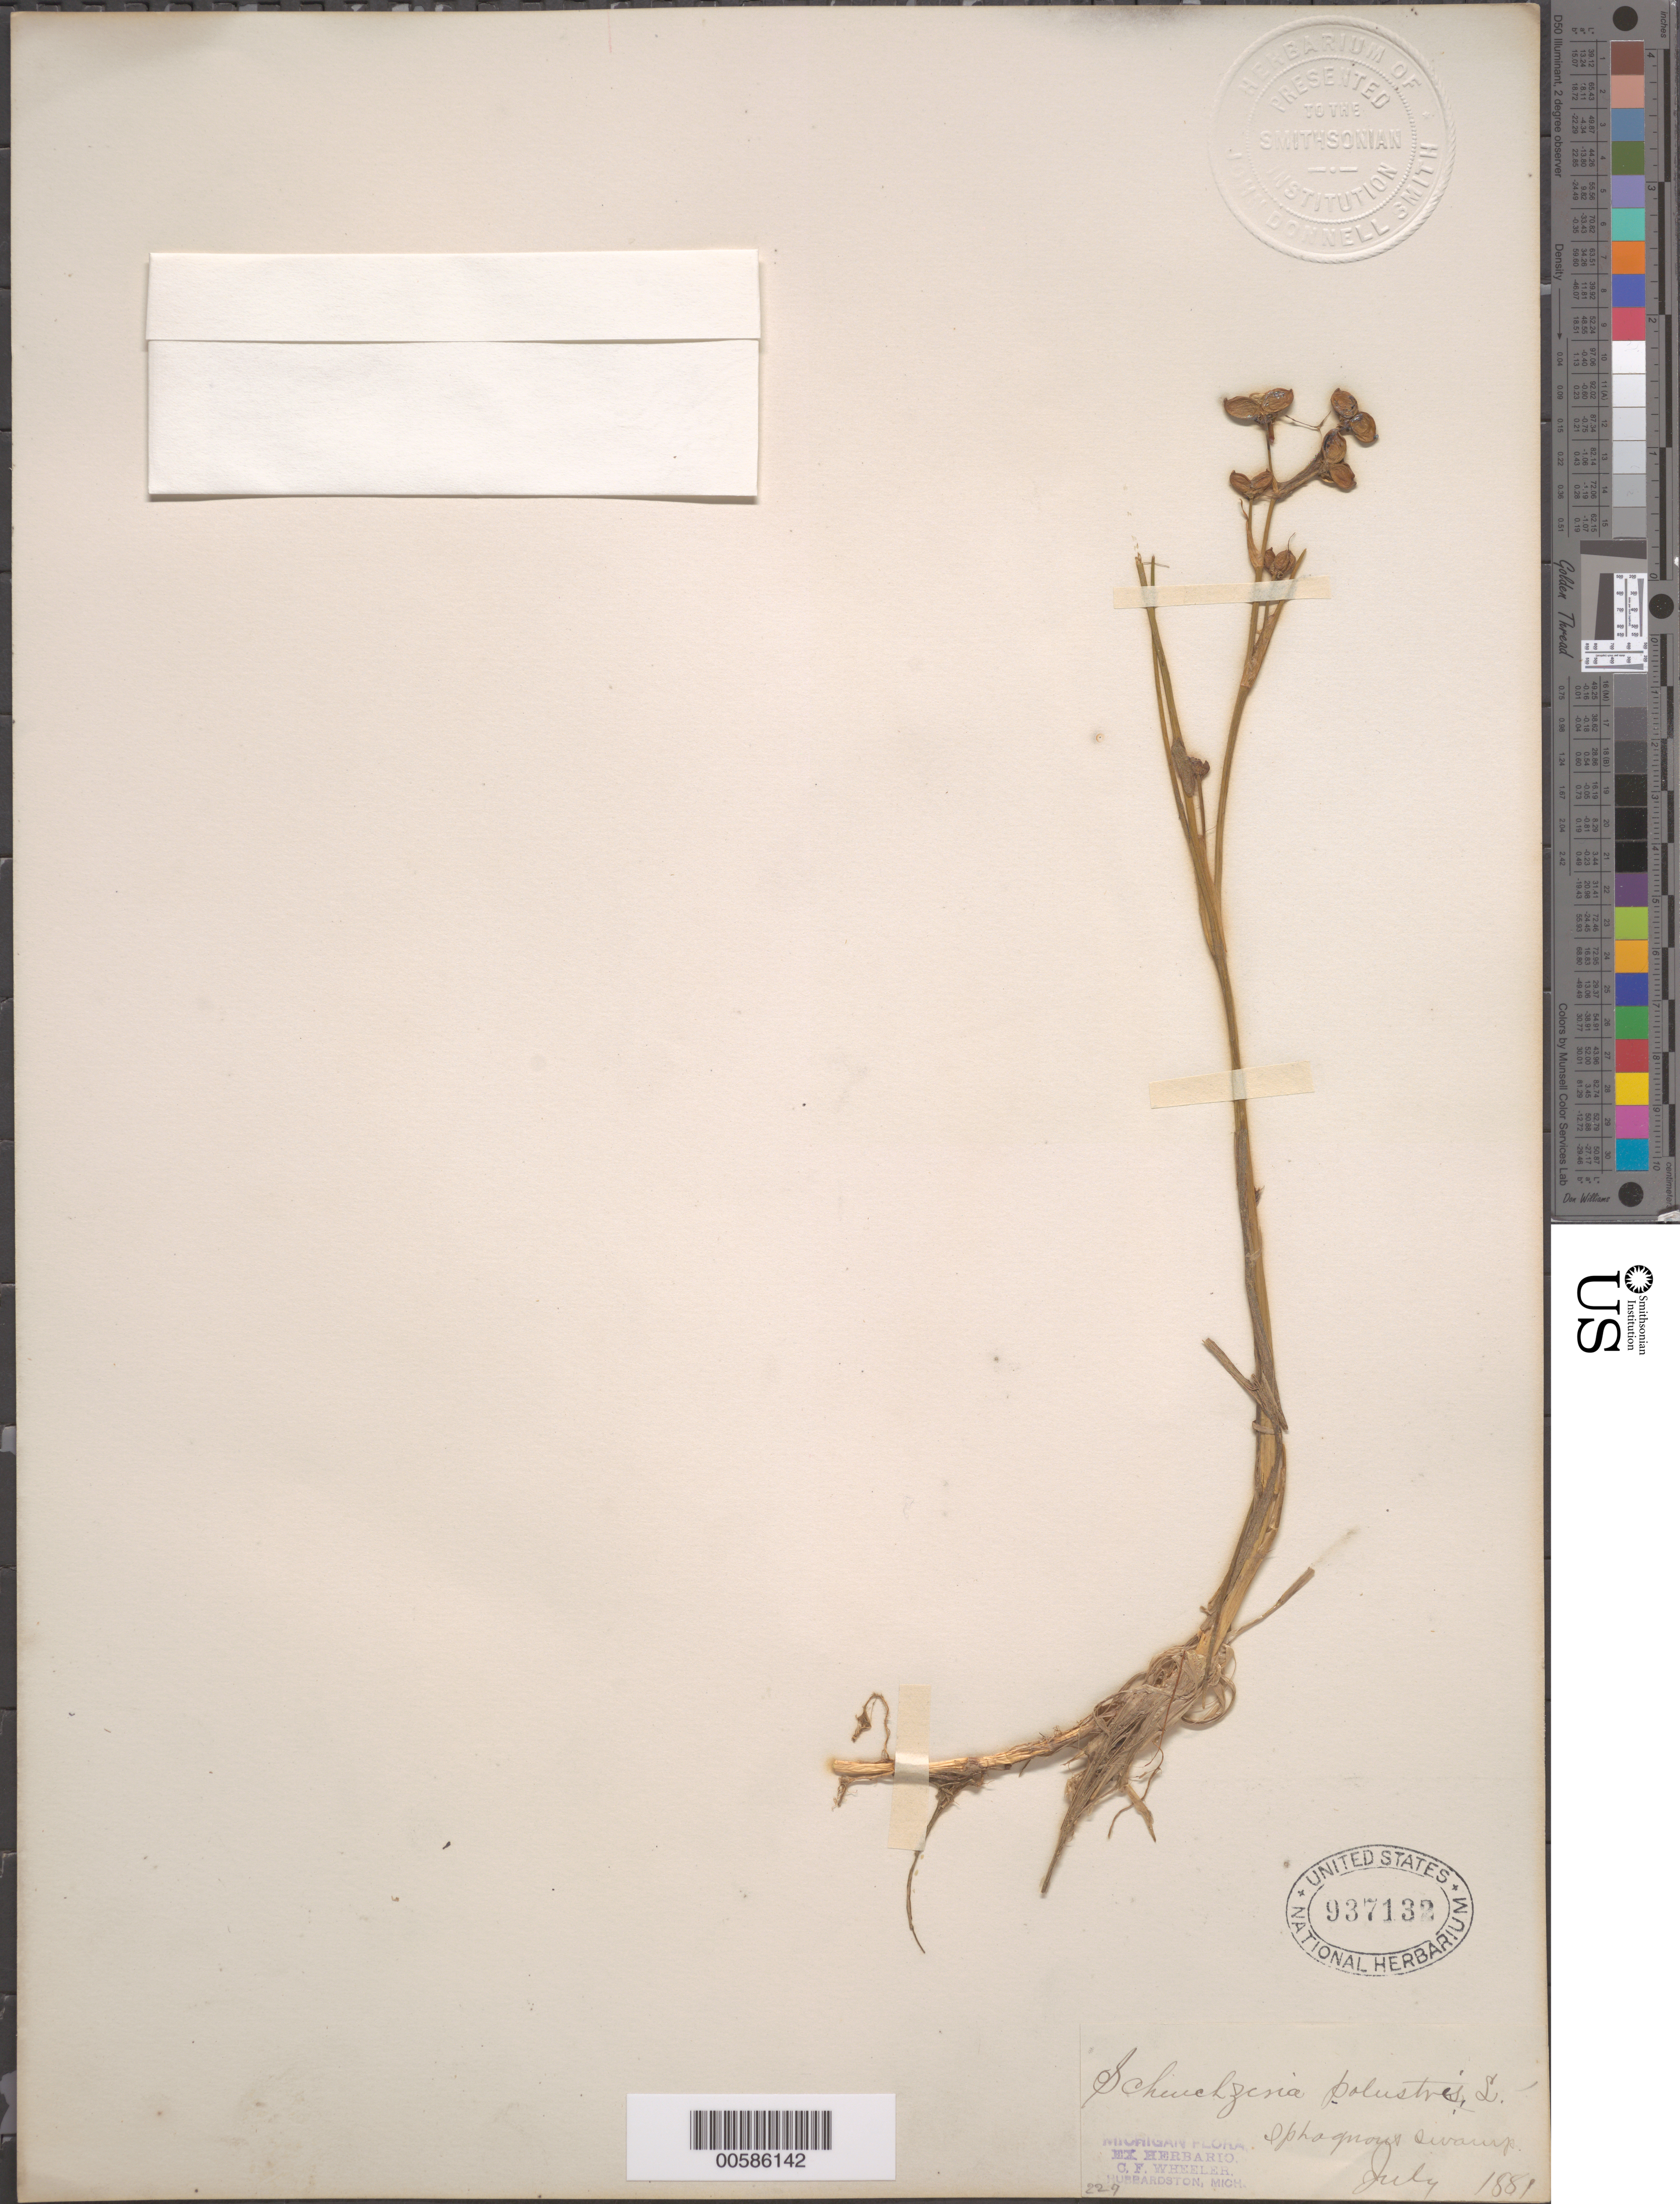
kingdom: Plantae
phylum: Tracheophyta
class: Liliopsida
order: Alismatales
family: Scheuchzeriaceae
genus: Scheuchzeria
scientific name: Scheuchzeria palustris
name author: L.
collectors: C. Wheeler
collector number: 227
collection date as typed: Jul 1881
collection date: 1881-07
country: United States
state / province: Michigan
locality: Hubbardston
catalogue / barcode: US 937132